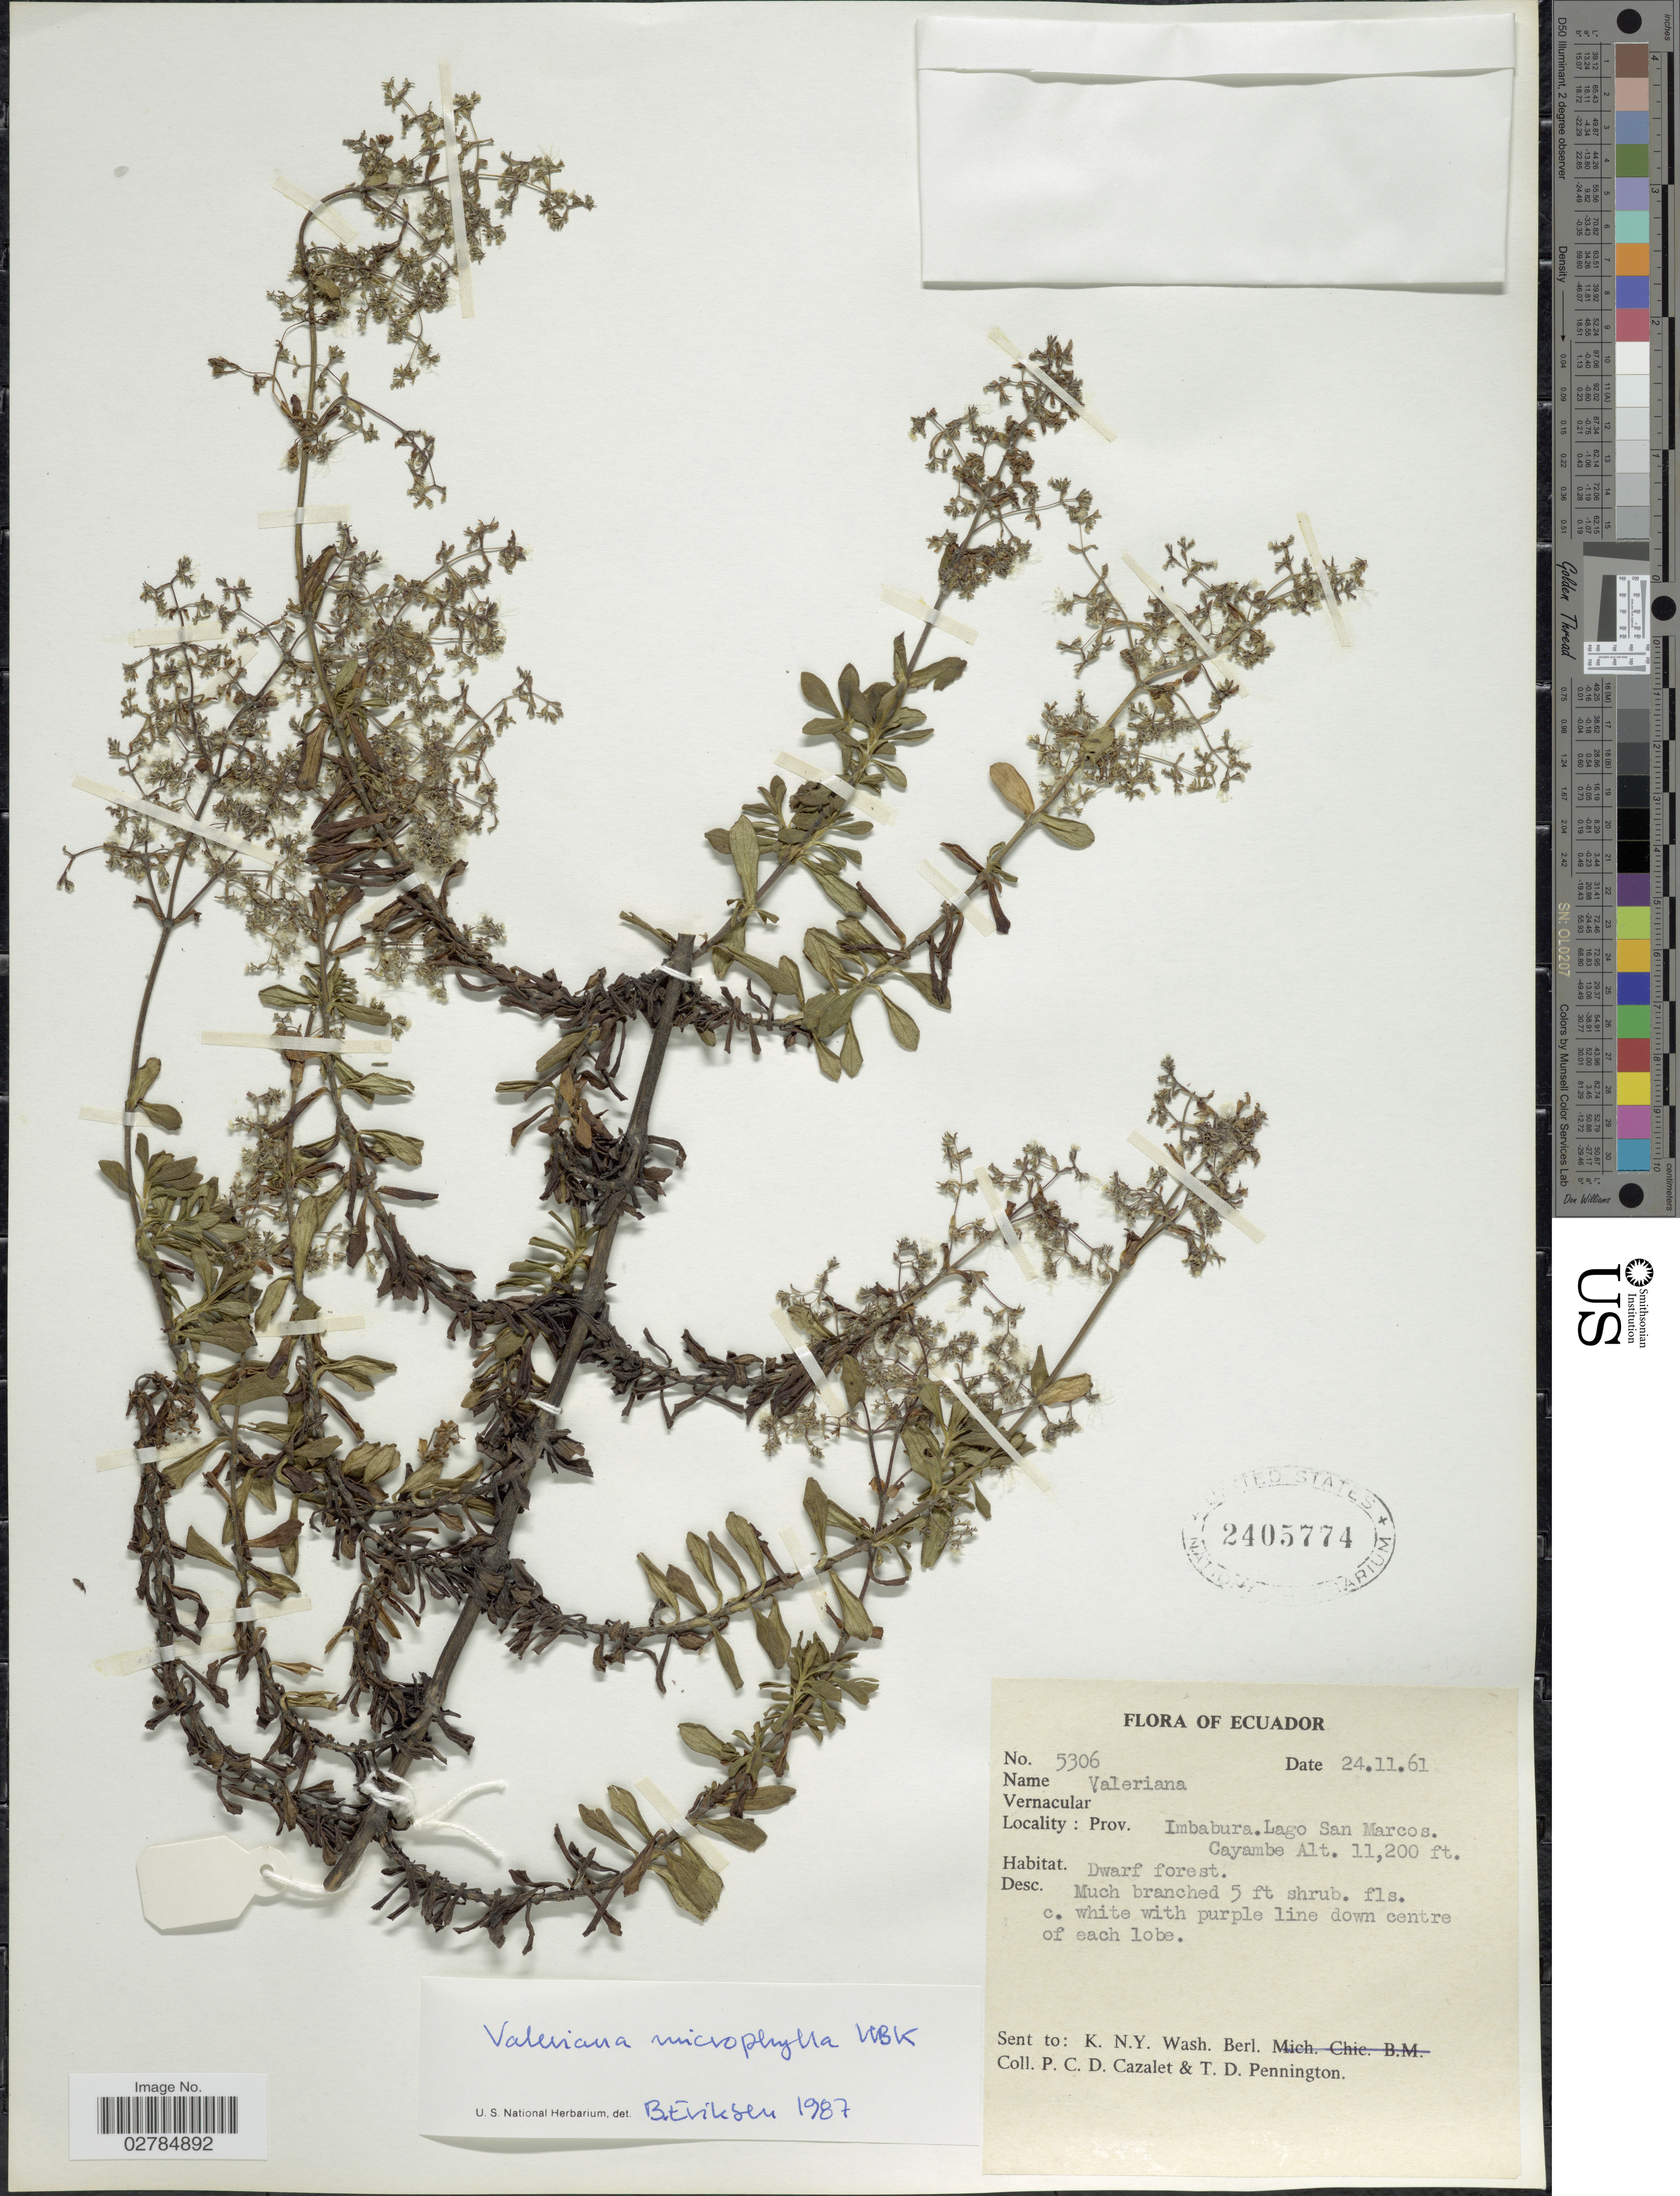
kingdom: Plantae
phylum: Tracheophyta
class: Magnoliopsida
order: Dipsacales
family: Caprifoliaceae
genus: Valeriana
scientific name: Valeriana microphylla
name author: Kunth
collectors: P. C. D. Cazalet & T. D. Pennington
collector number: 5306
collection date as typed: Transcribed d/m/y: 24/11/61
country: Ecuador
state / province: Imbabura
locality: Lago San Marcos, Cayambe.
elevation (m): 3414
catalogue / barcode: US 2405774